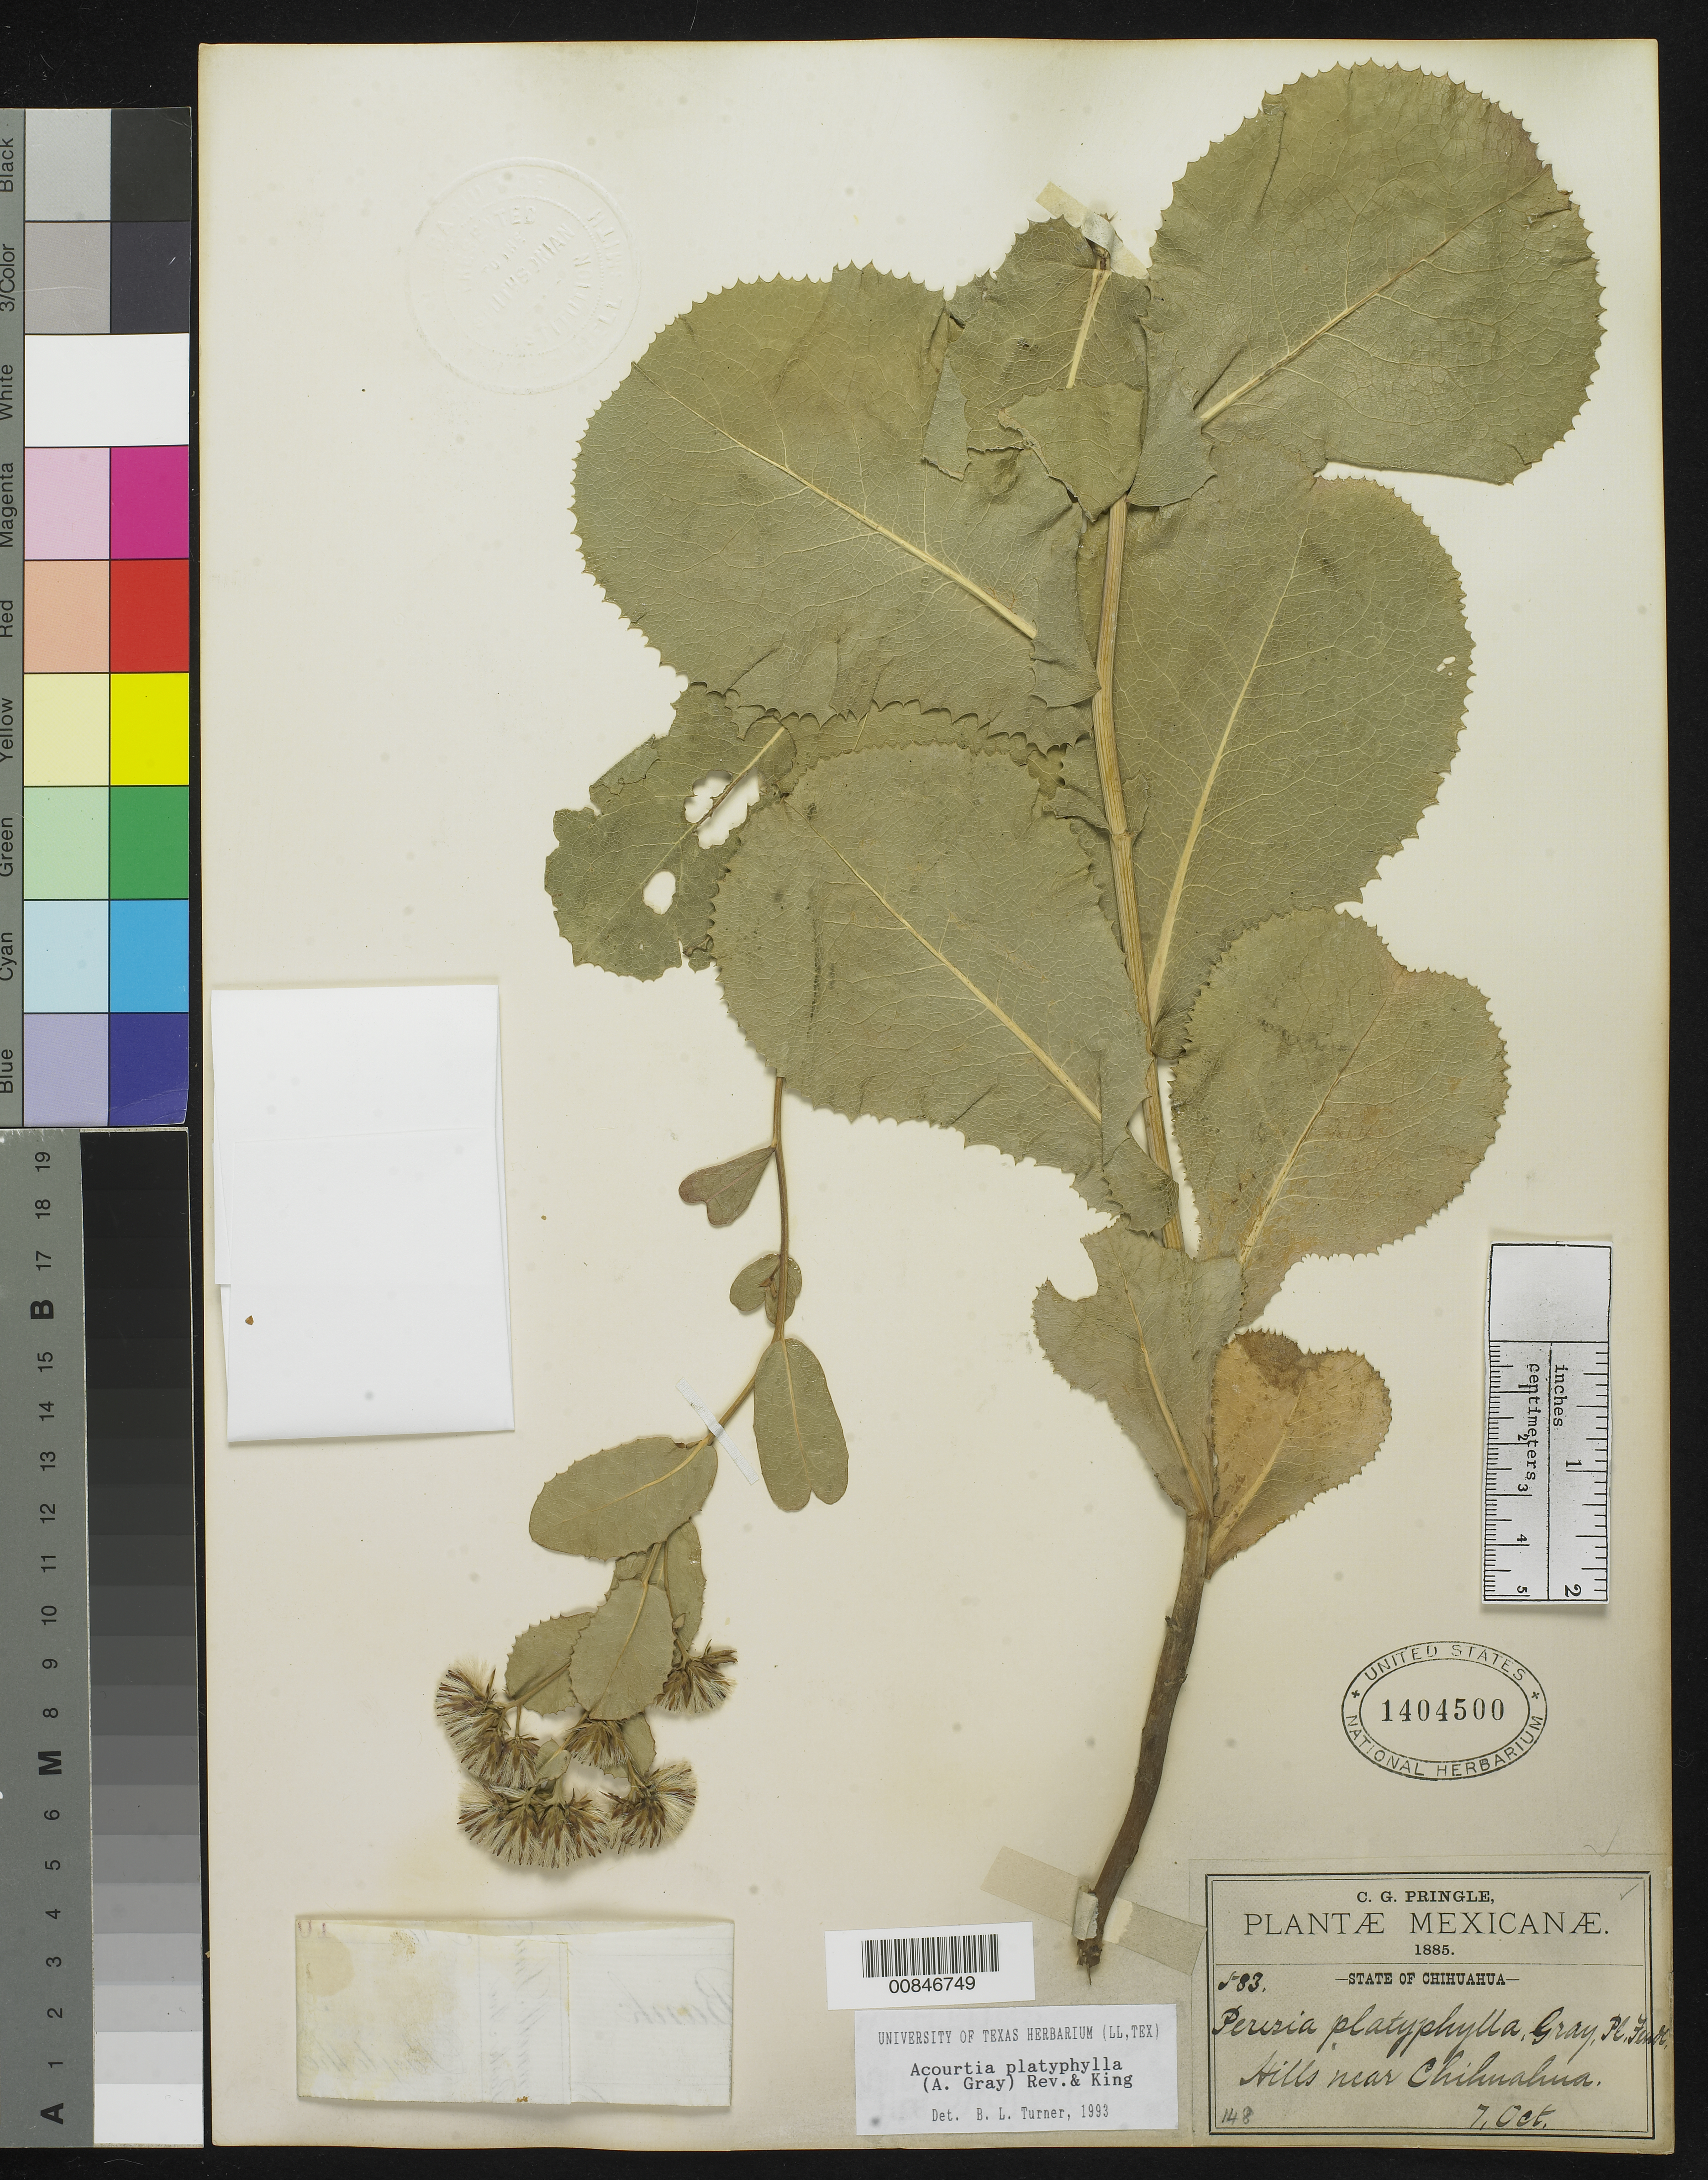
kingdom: Plantae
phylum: Tracheophyta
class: Magnoliopsida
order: Asterales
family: Asteraceae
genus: Acourtia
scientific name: Acourtia platyphylla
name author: (A. Gray) Reveal & R.M. King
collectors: C. G. Pringle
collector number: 583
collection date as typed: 07 Oct 1885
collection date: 1885-10-07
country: Mexico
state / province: Chihuahua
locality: Hills near Chihuahua.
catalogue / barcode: US 1404500